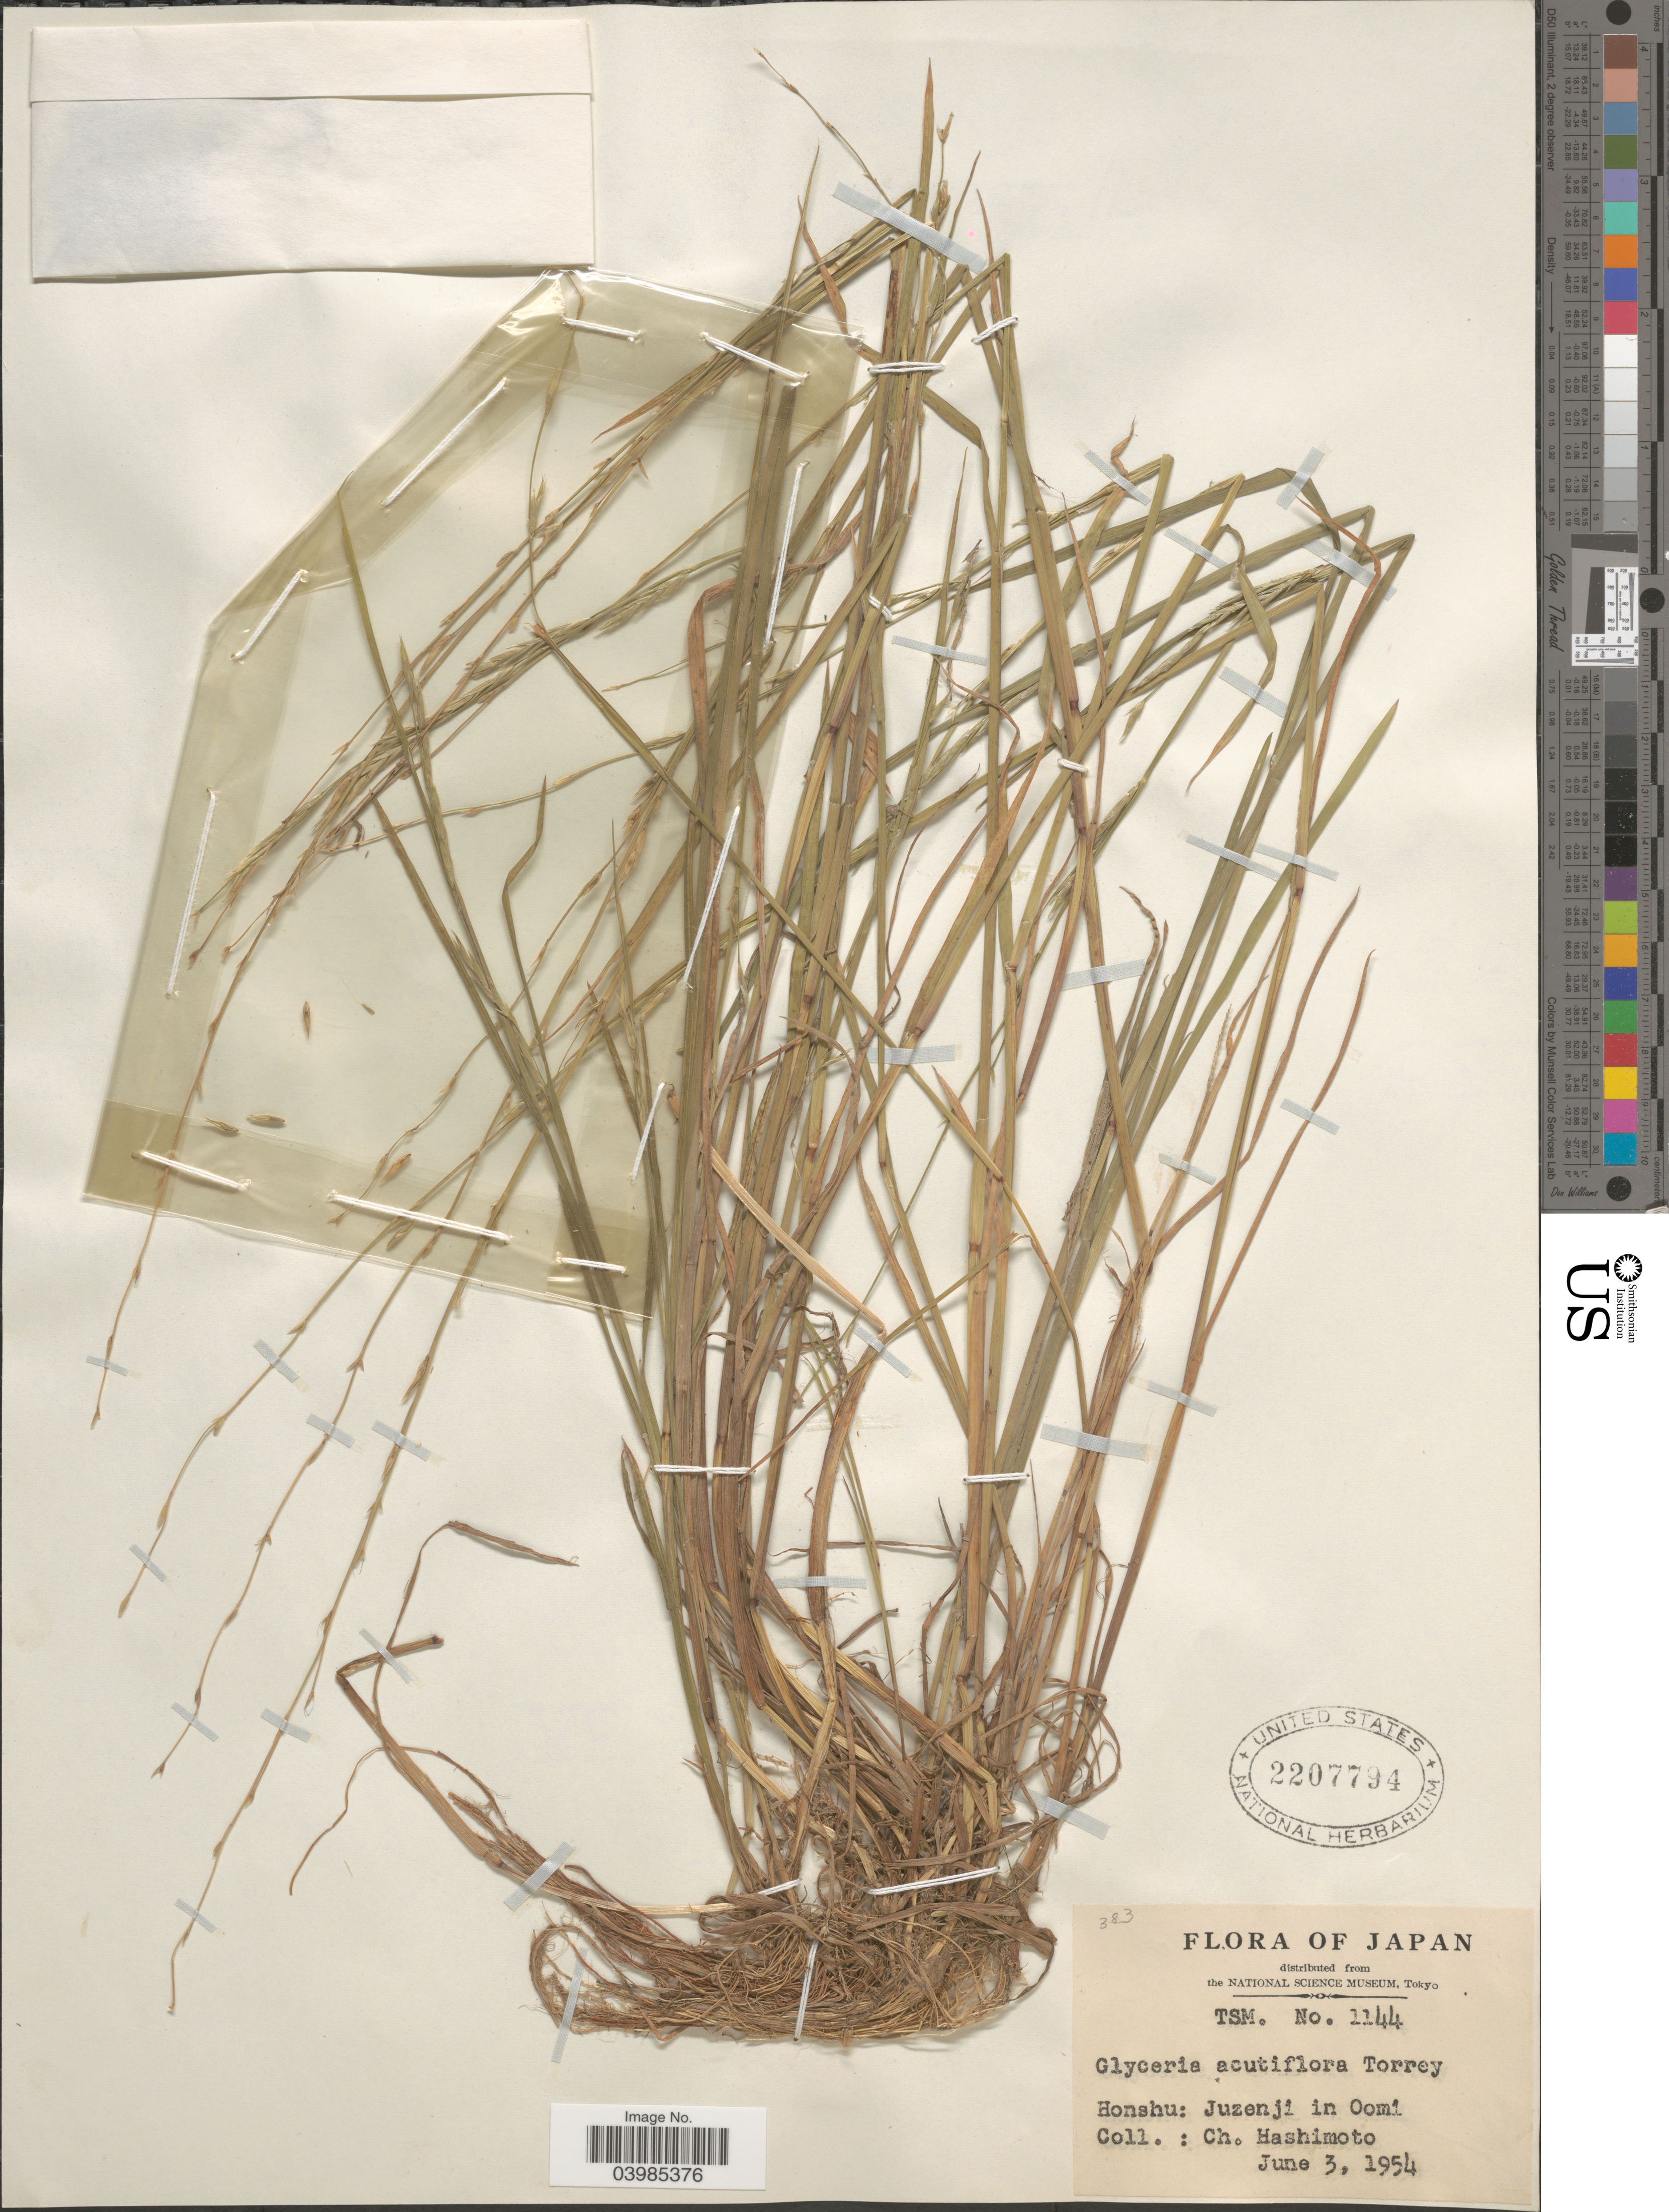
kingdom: Plantae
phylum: Tracheophyta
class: Liliopsida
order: Poales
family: Poaceae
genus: Glyceria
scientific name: Glyceria acutiflora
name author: Torr.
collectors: C. Hashimoto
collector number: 1144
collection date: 1954-06-03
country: Japan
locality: Honshu: Juzenji in Oomi.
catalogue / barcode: US 2207794